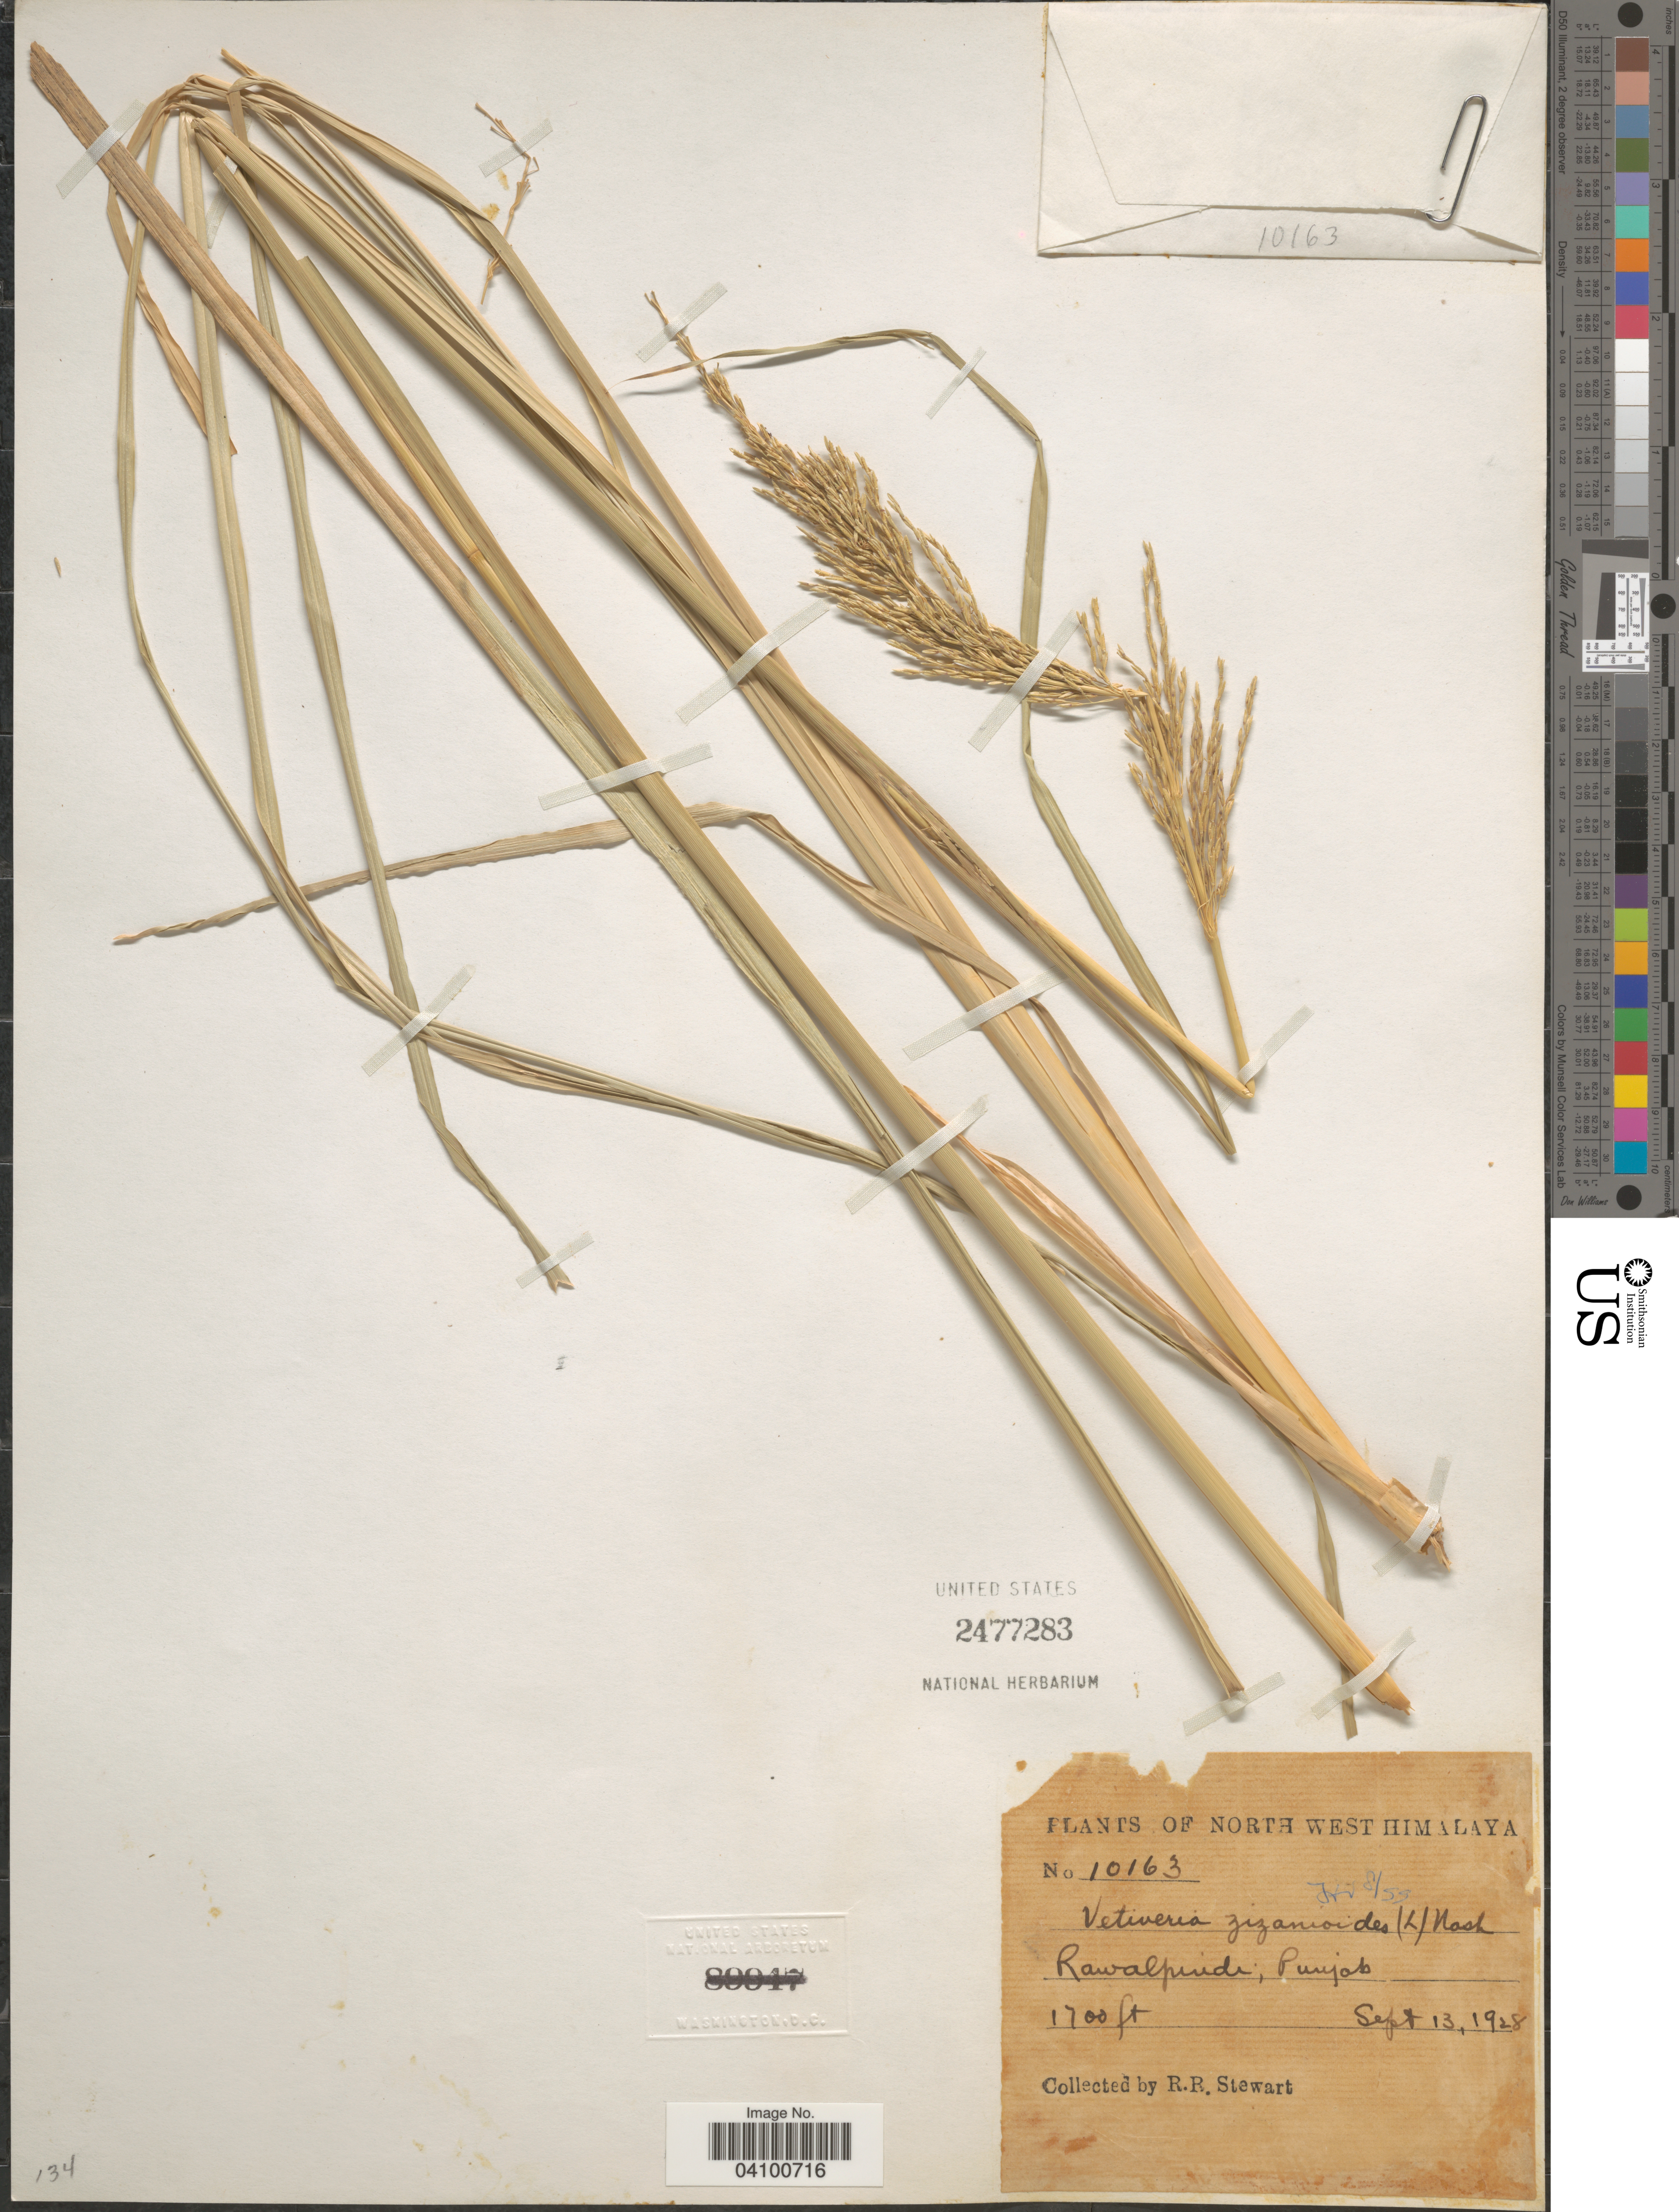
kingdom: Plantae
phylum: Tracheophyta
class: Liliopsida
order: Poales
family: Poaceae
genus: Chrysopogon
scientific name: Chrysopogon zizanioides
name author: (L.) Roberty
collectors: R. Stewart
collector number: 10163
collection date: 1928-09-13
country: India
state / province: Punjab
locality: North West Himalaya. Rawalpundi.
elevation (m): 518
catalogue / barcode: US 2477283